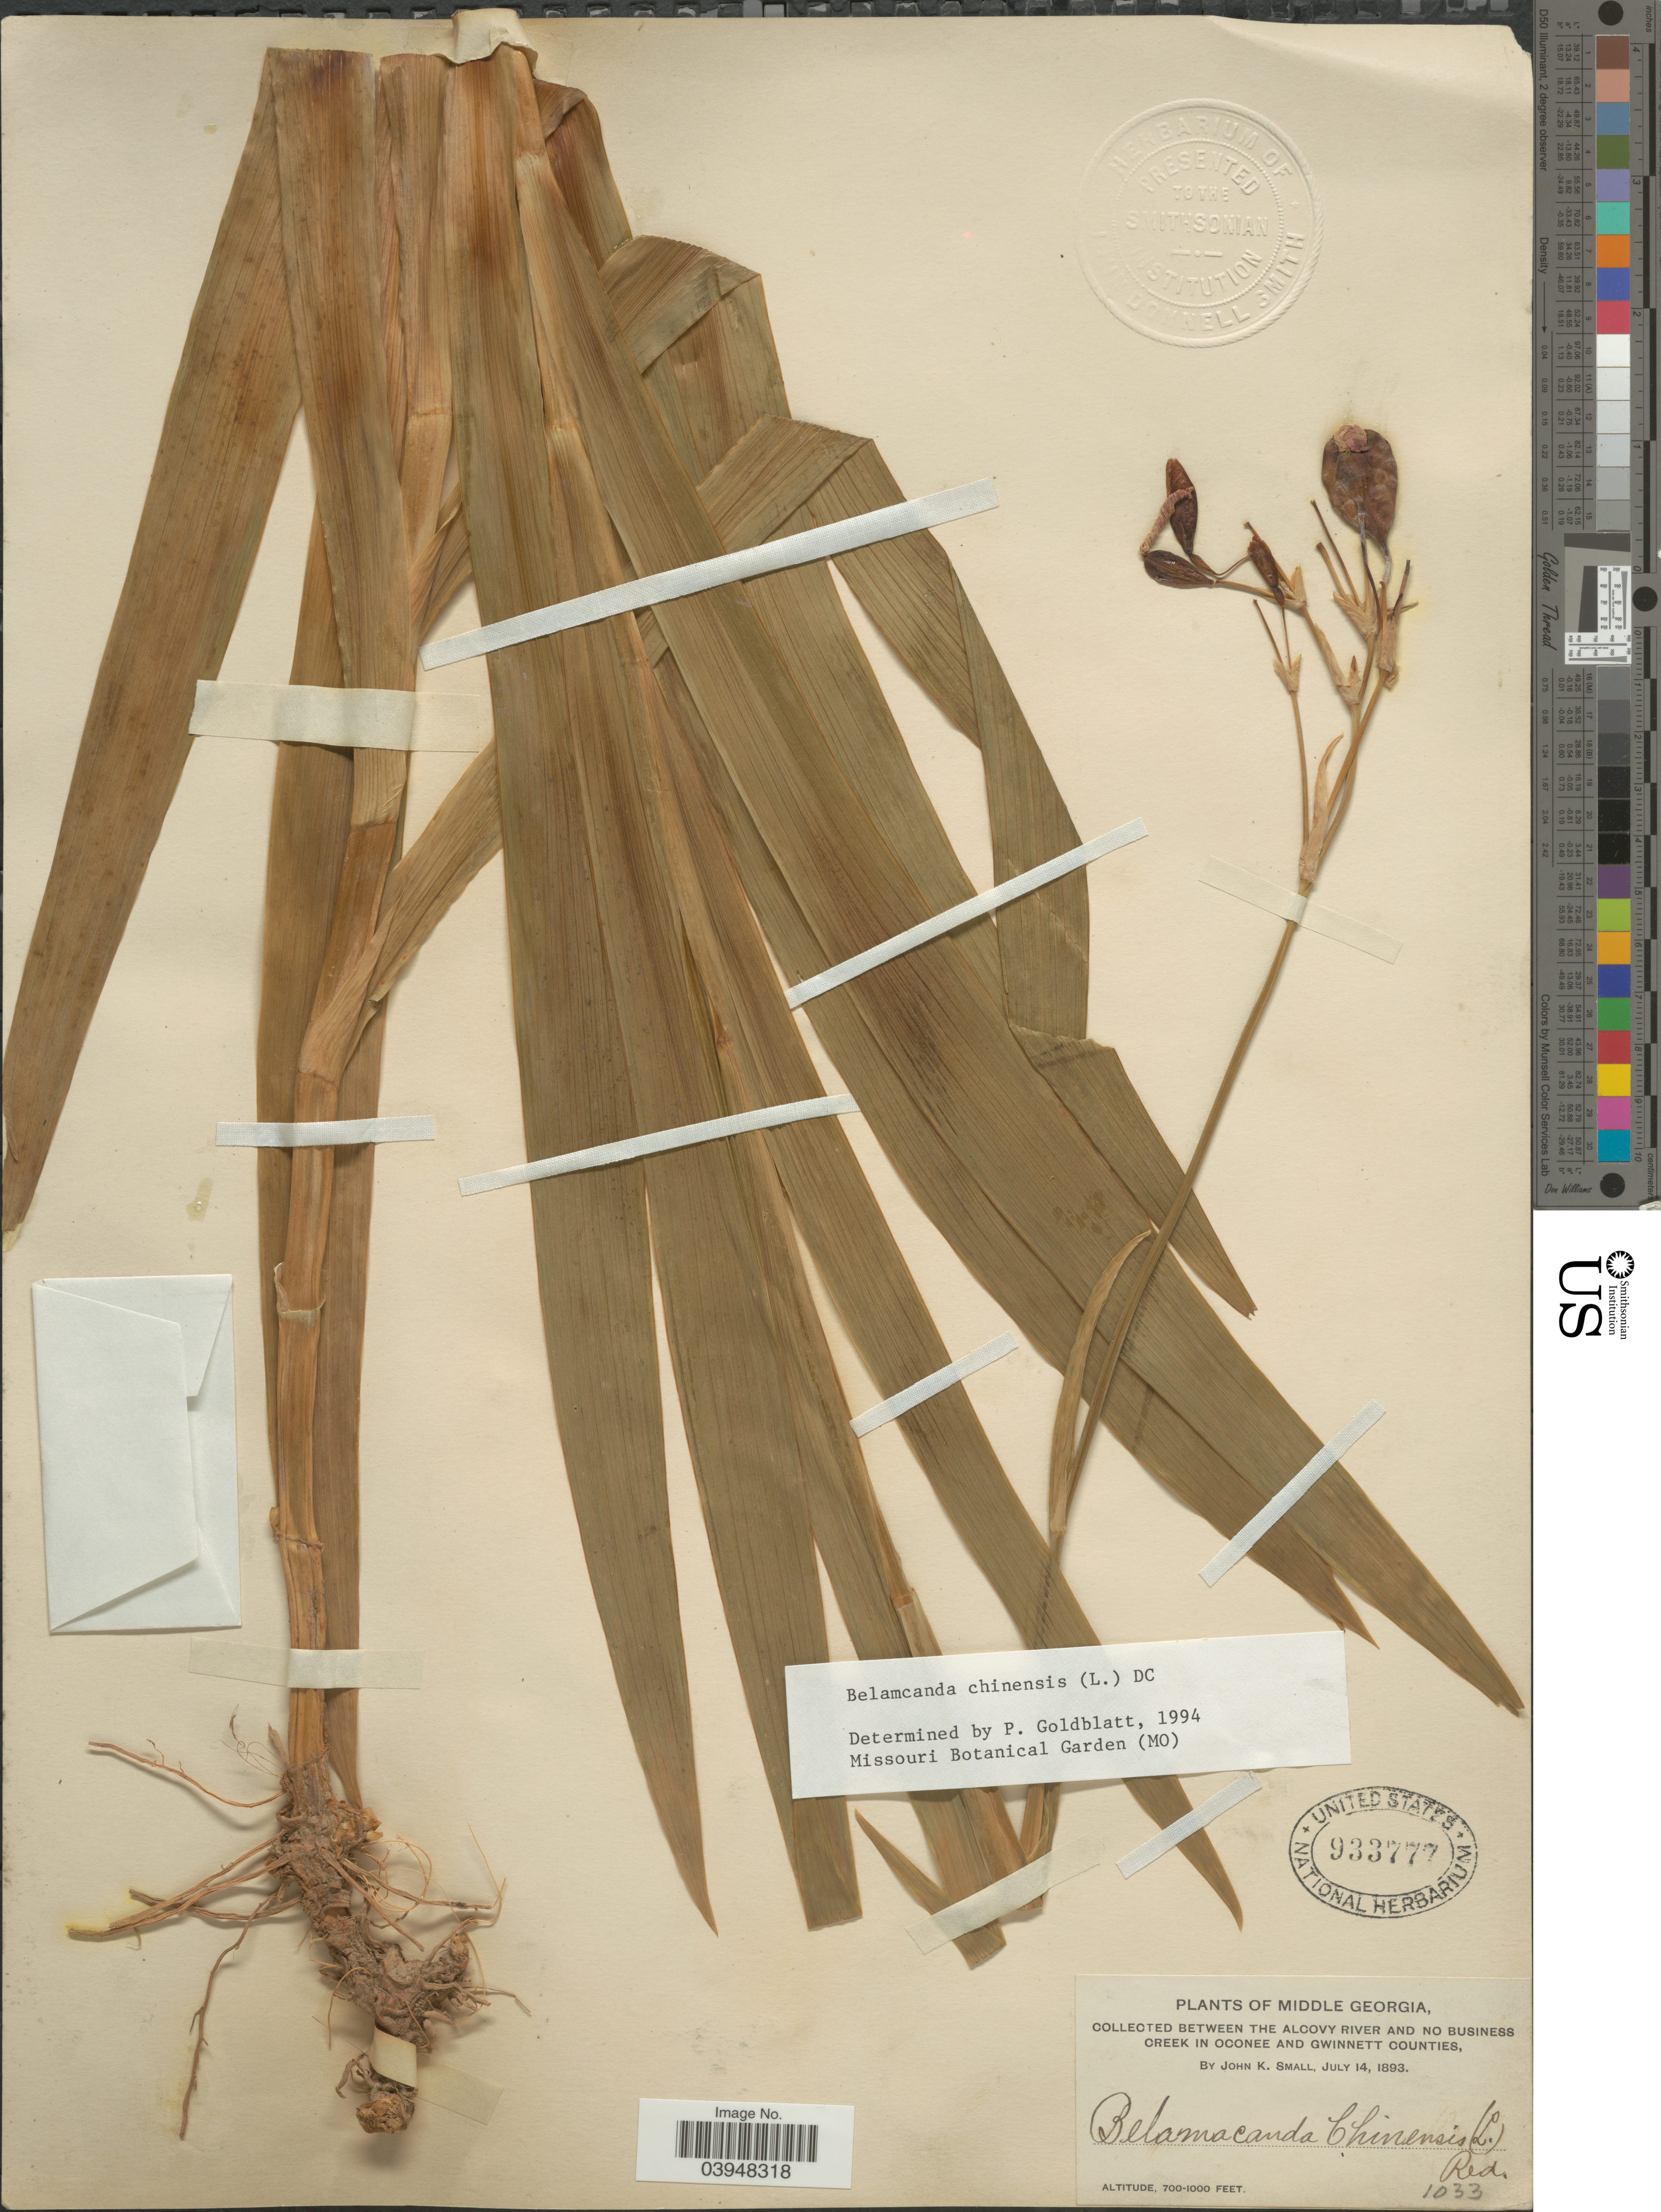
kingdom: Plantae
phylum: Tracheophyta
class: Liliopsida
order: Asparagales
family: Iridaceae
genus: Iris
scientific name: Iris domestica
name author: (L.) Goldblatt & Mabb.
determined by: Strong, Mark T., (BOT), Smithsonian Institution - National Museum of Natural History (UNITED STATES)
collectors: J. K. Small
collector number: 1033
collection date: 1893-07-14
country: United States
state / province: Georgia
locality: Middle Georgia. Between the Alcovy River and No Business Creek in Oconee and Gwinnett Counties.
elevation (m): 213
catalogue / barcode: US 933777